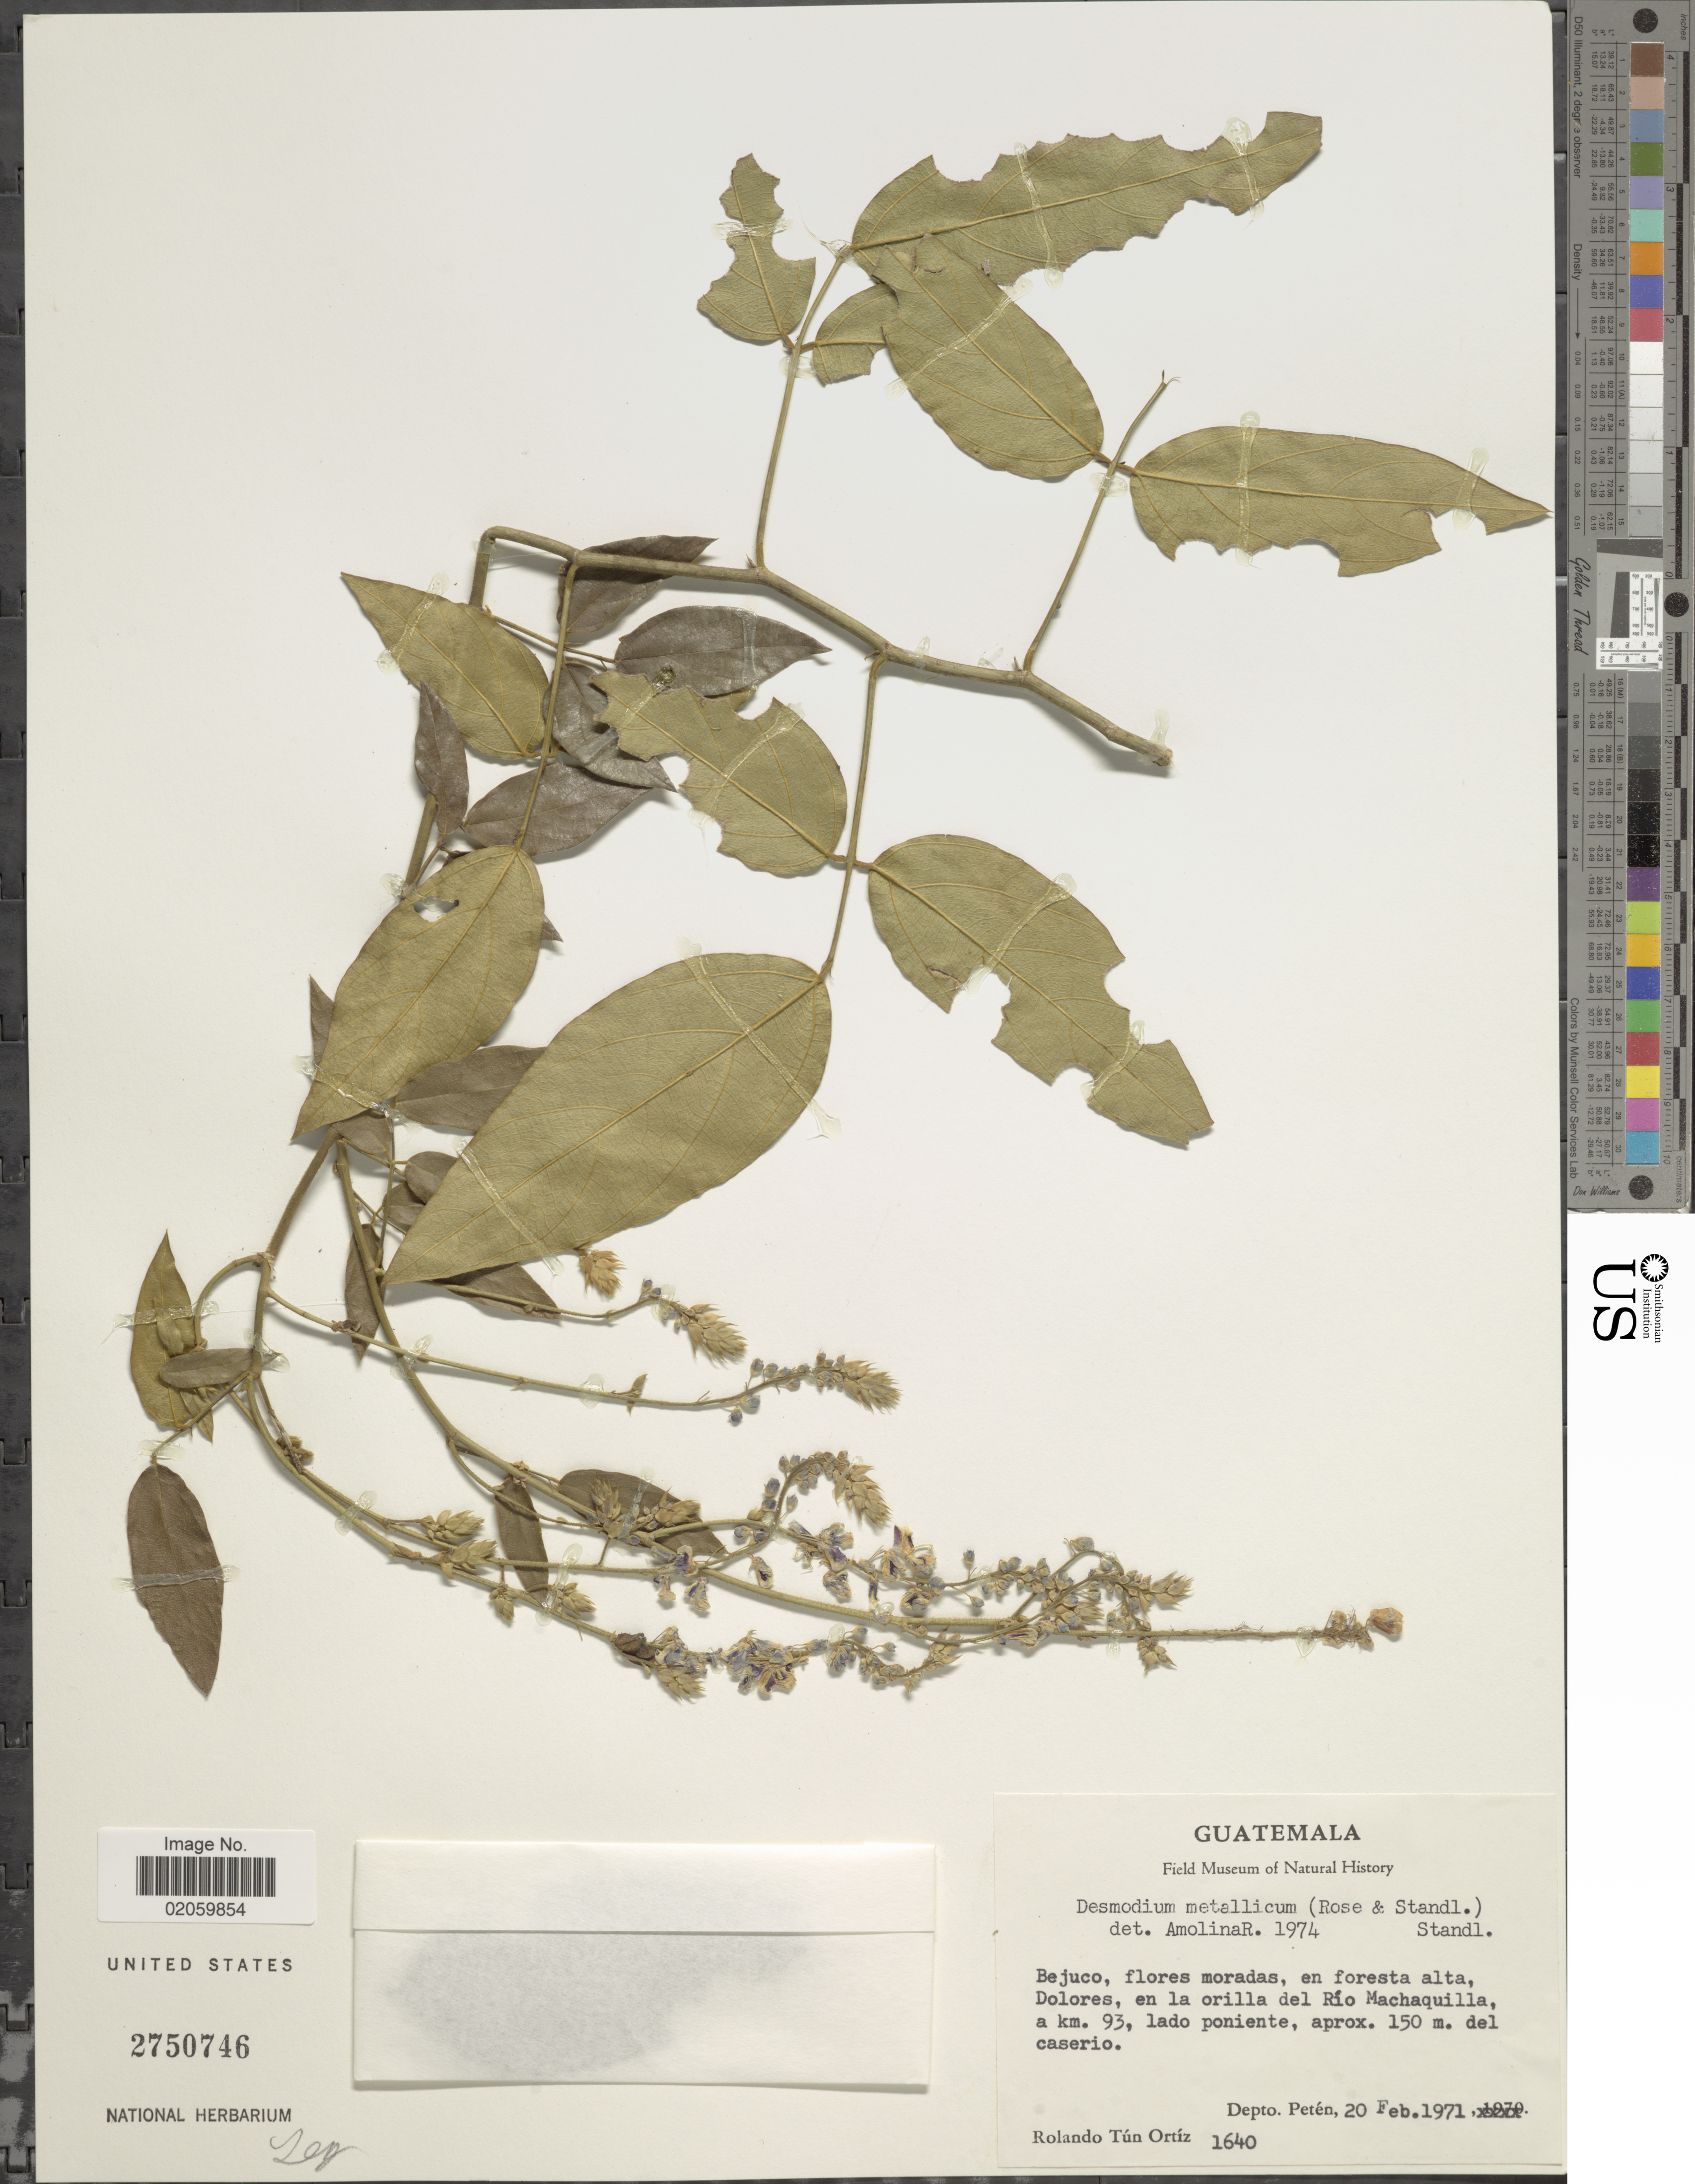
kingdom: Plantae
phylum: Tracheophyta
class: Magnoliopsida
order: Fabales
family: Fabaceae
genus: Desmodium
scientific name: Desmodium metallicum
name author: (Rose & Standl.) Standl.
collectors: R. T. Ortíz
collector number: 1640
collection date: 1971-02-20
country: Guatemala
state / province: El Petén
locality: Bejuco, flores moradas, en foresta alta, Solores, en la orilla del Rio Machaquilla, a km 93 lado poniente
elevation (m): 150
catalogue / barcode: US 2750746